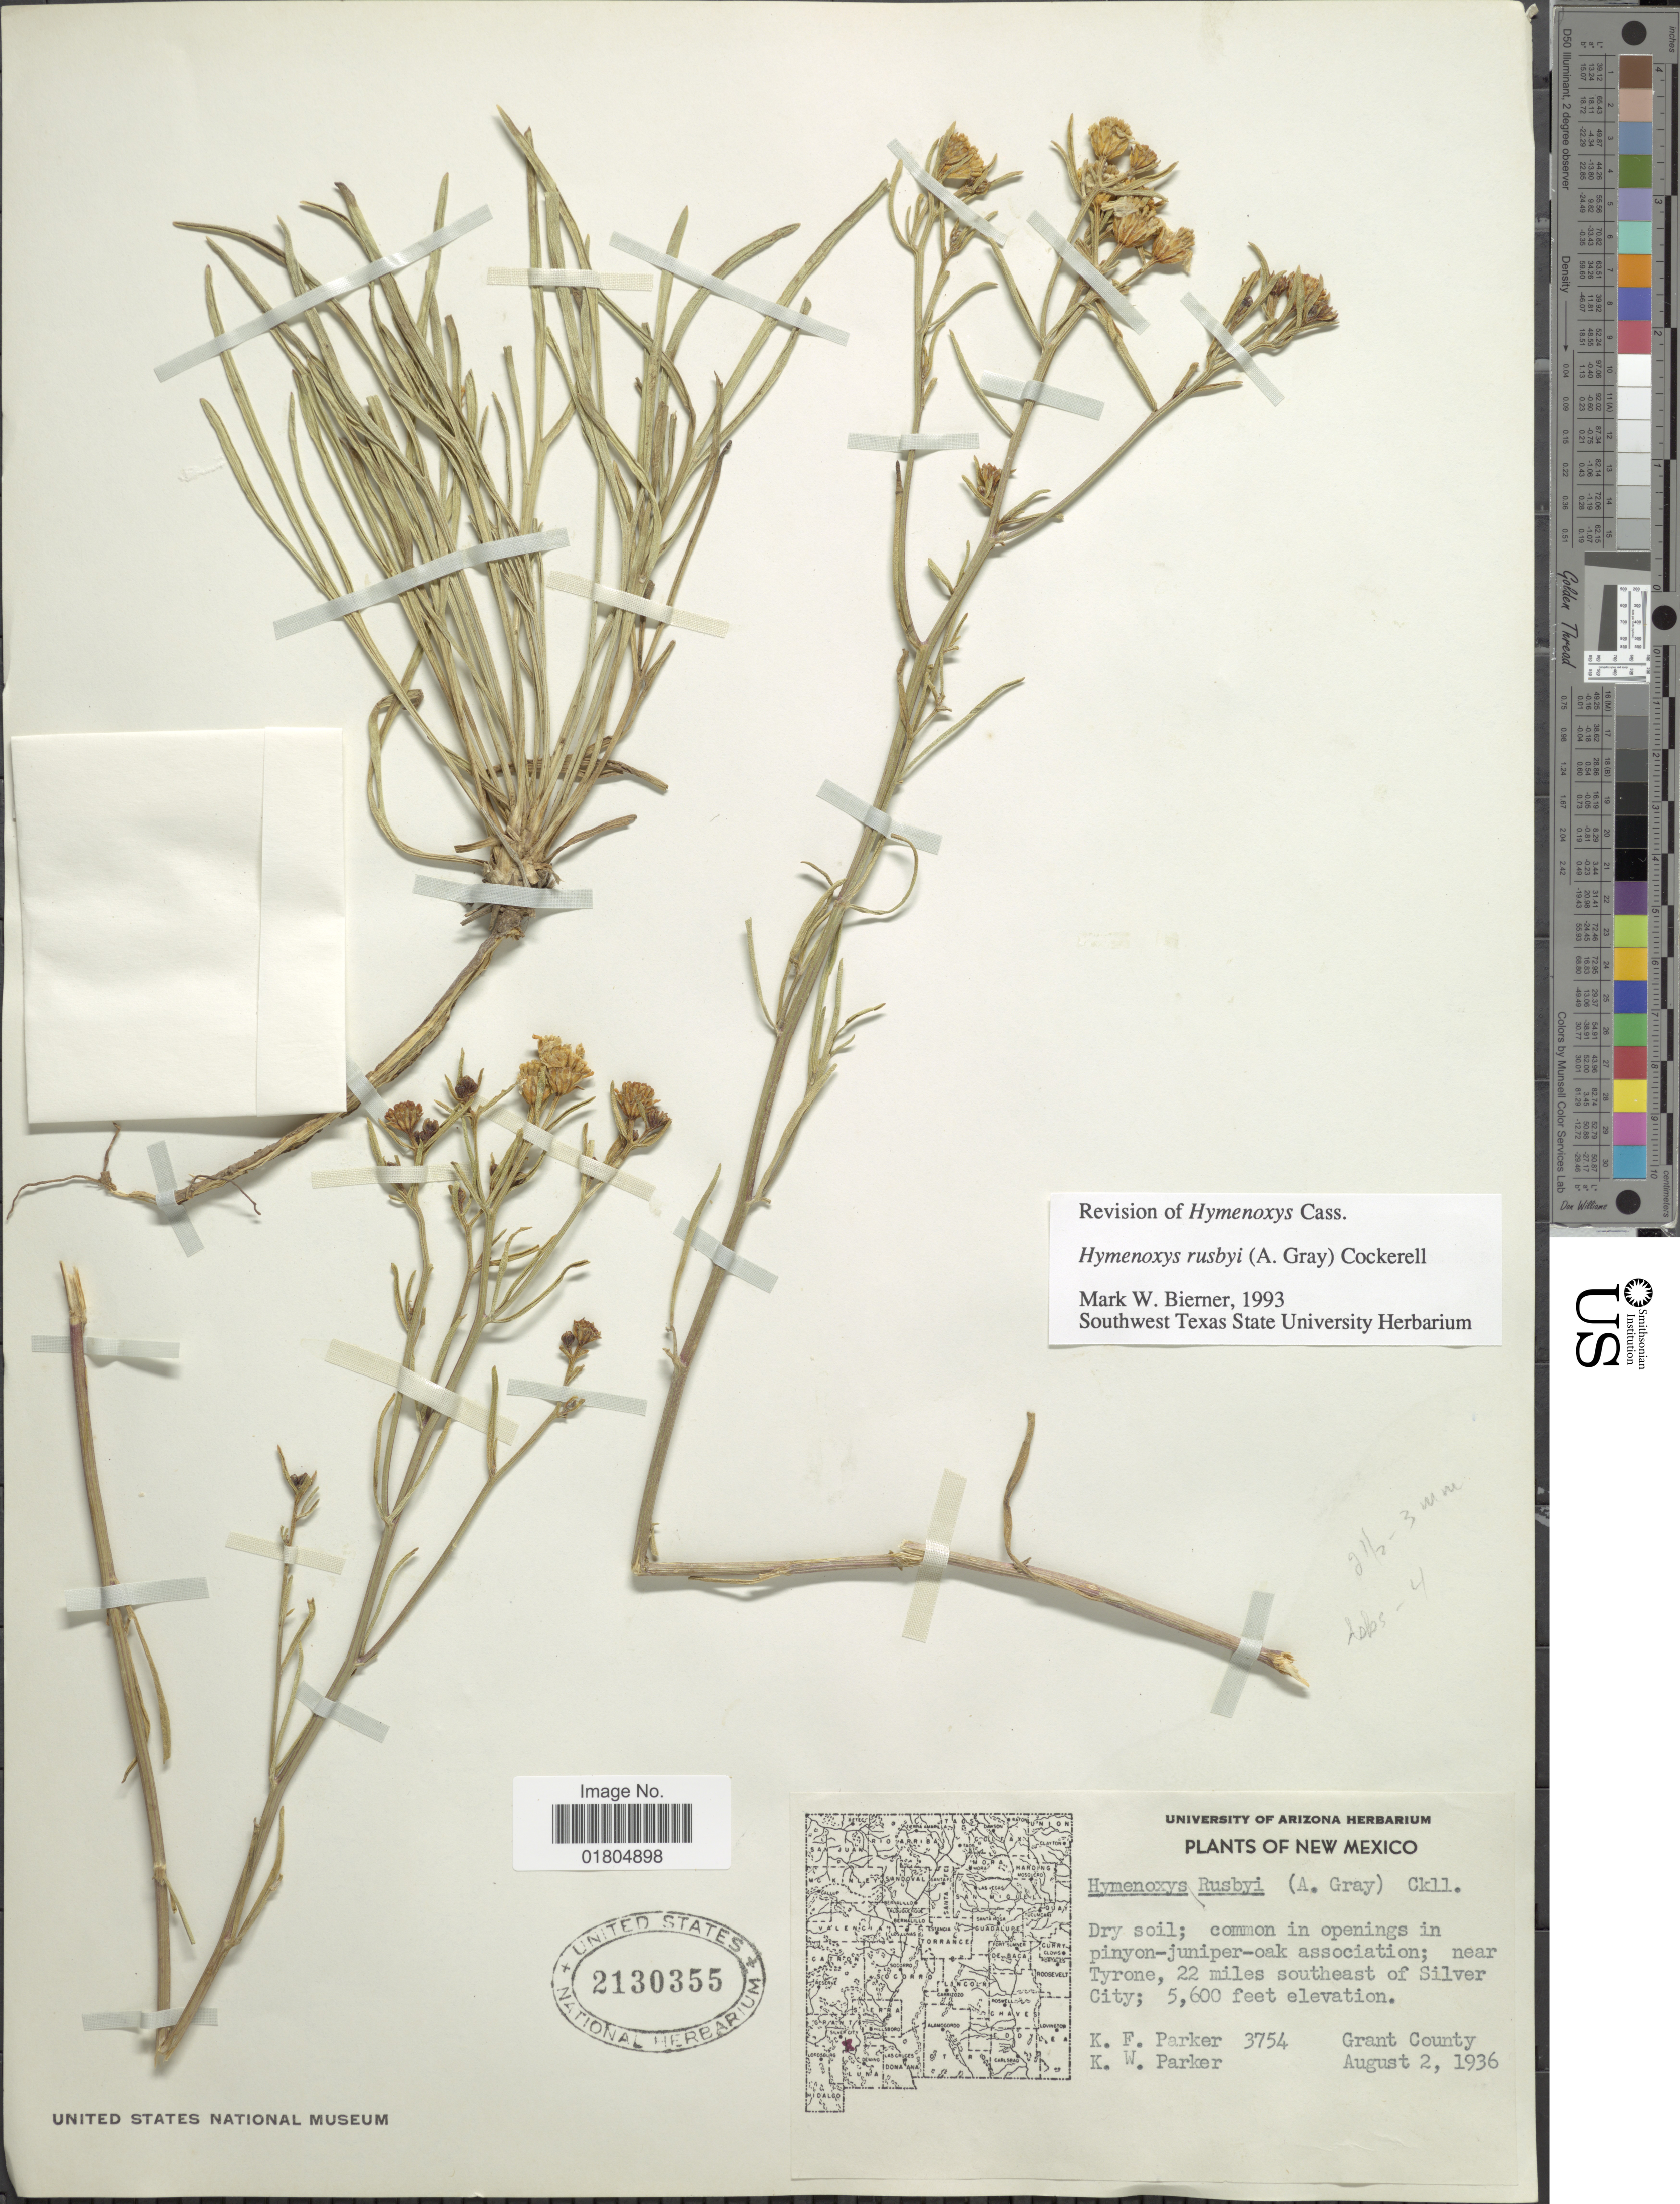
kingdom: Plantae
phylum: Tracheophyta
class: Magnoliopsida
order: Asterales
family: Asteraceae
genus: Hymenoxys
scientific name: Hymenoxys rusbyi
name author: (A. Gray) Cockerell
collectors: K. F. Parker & K. Parker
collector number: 3754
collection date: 1936-08-02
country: United States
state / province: New Mexico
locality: Near Tyrone, 22 miles southeast of Silver City. Grant County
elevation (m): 1707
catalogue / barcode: US 2130355